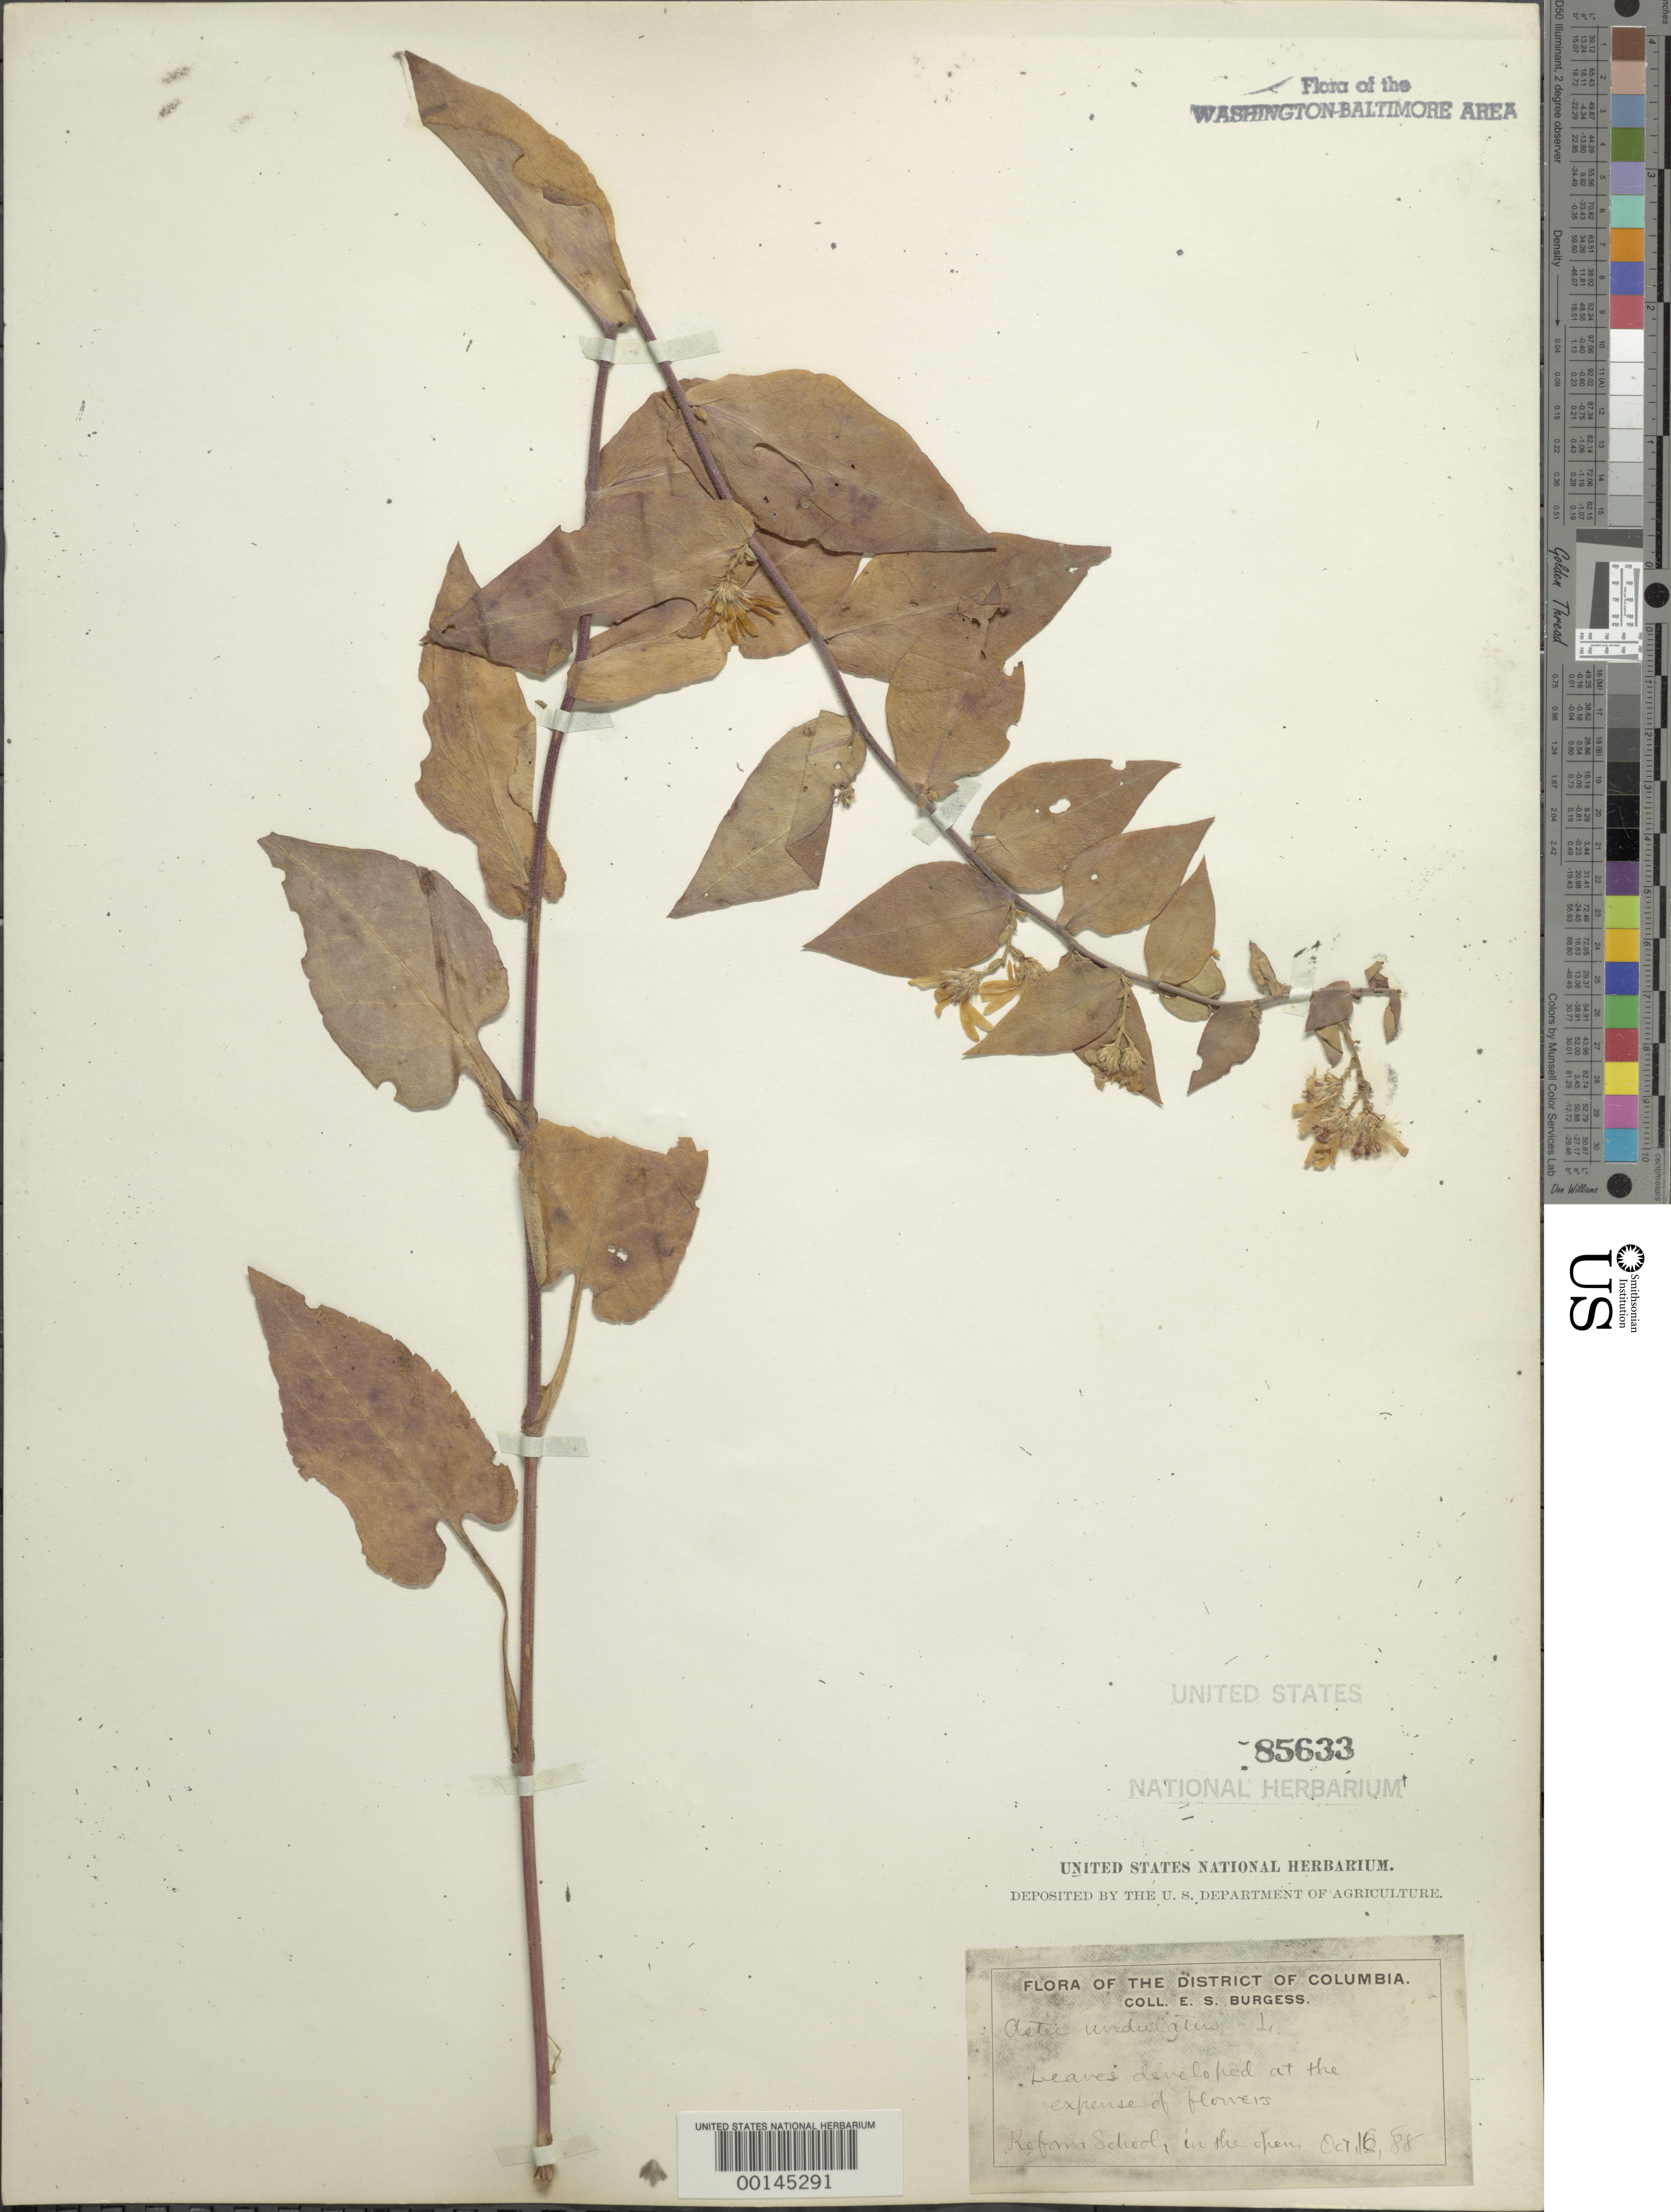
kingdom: Plantae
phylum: Tracheophyta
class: Magnoliopsida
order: Asterales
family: Asteraceae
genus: Symphyotrichum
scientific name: Symphyotrichum undulatum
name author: (L.) G.L. Nesom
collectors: E. Burgess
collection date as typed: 16 Oct 1888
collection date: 1888-10-16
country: United States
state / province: District of Columbia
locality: Reform School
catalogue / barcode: US 85633